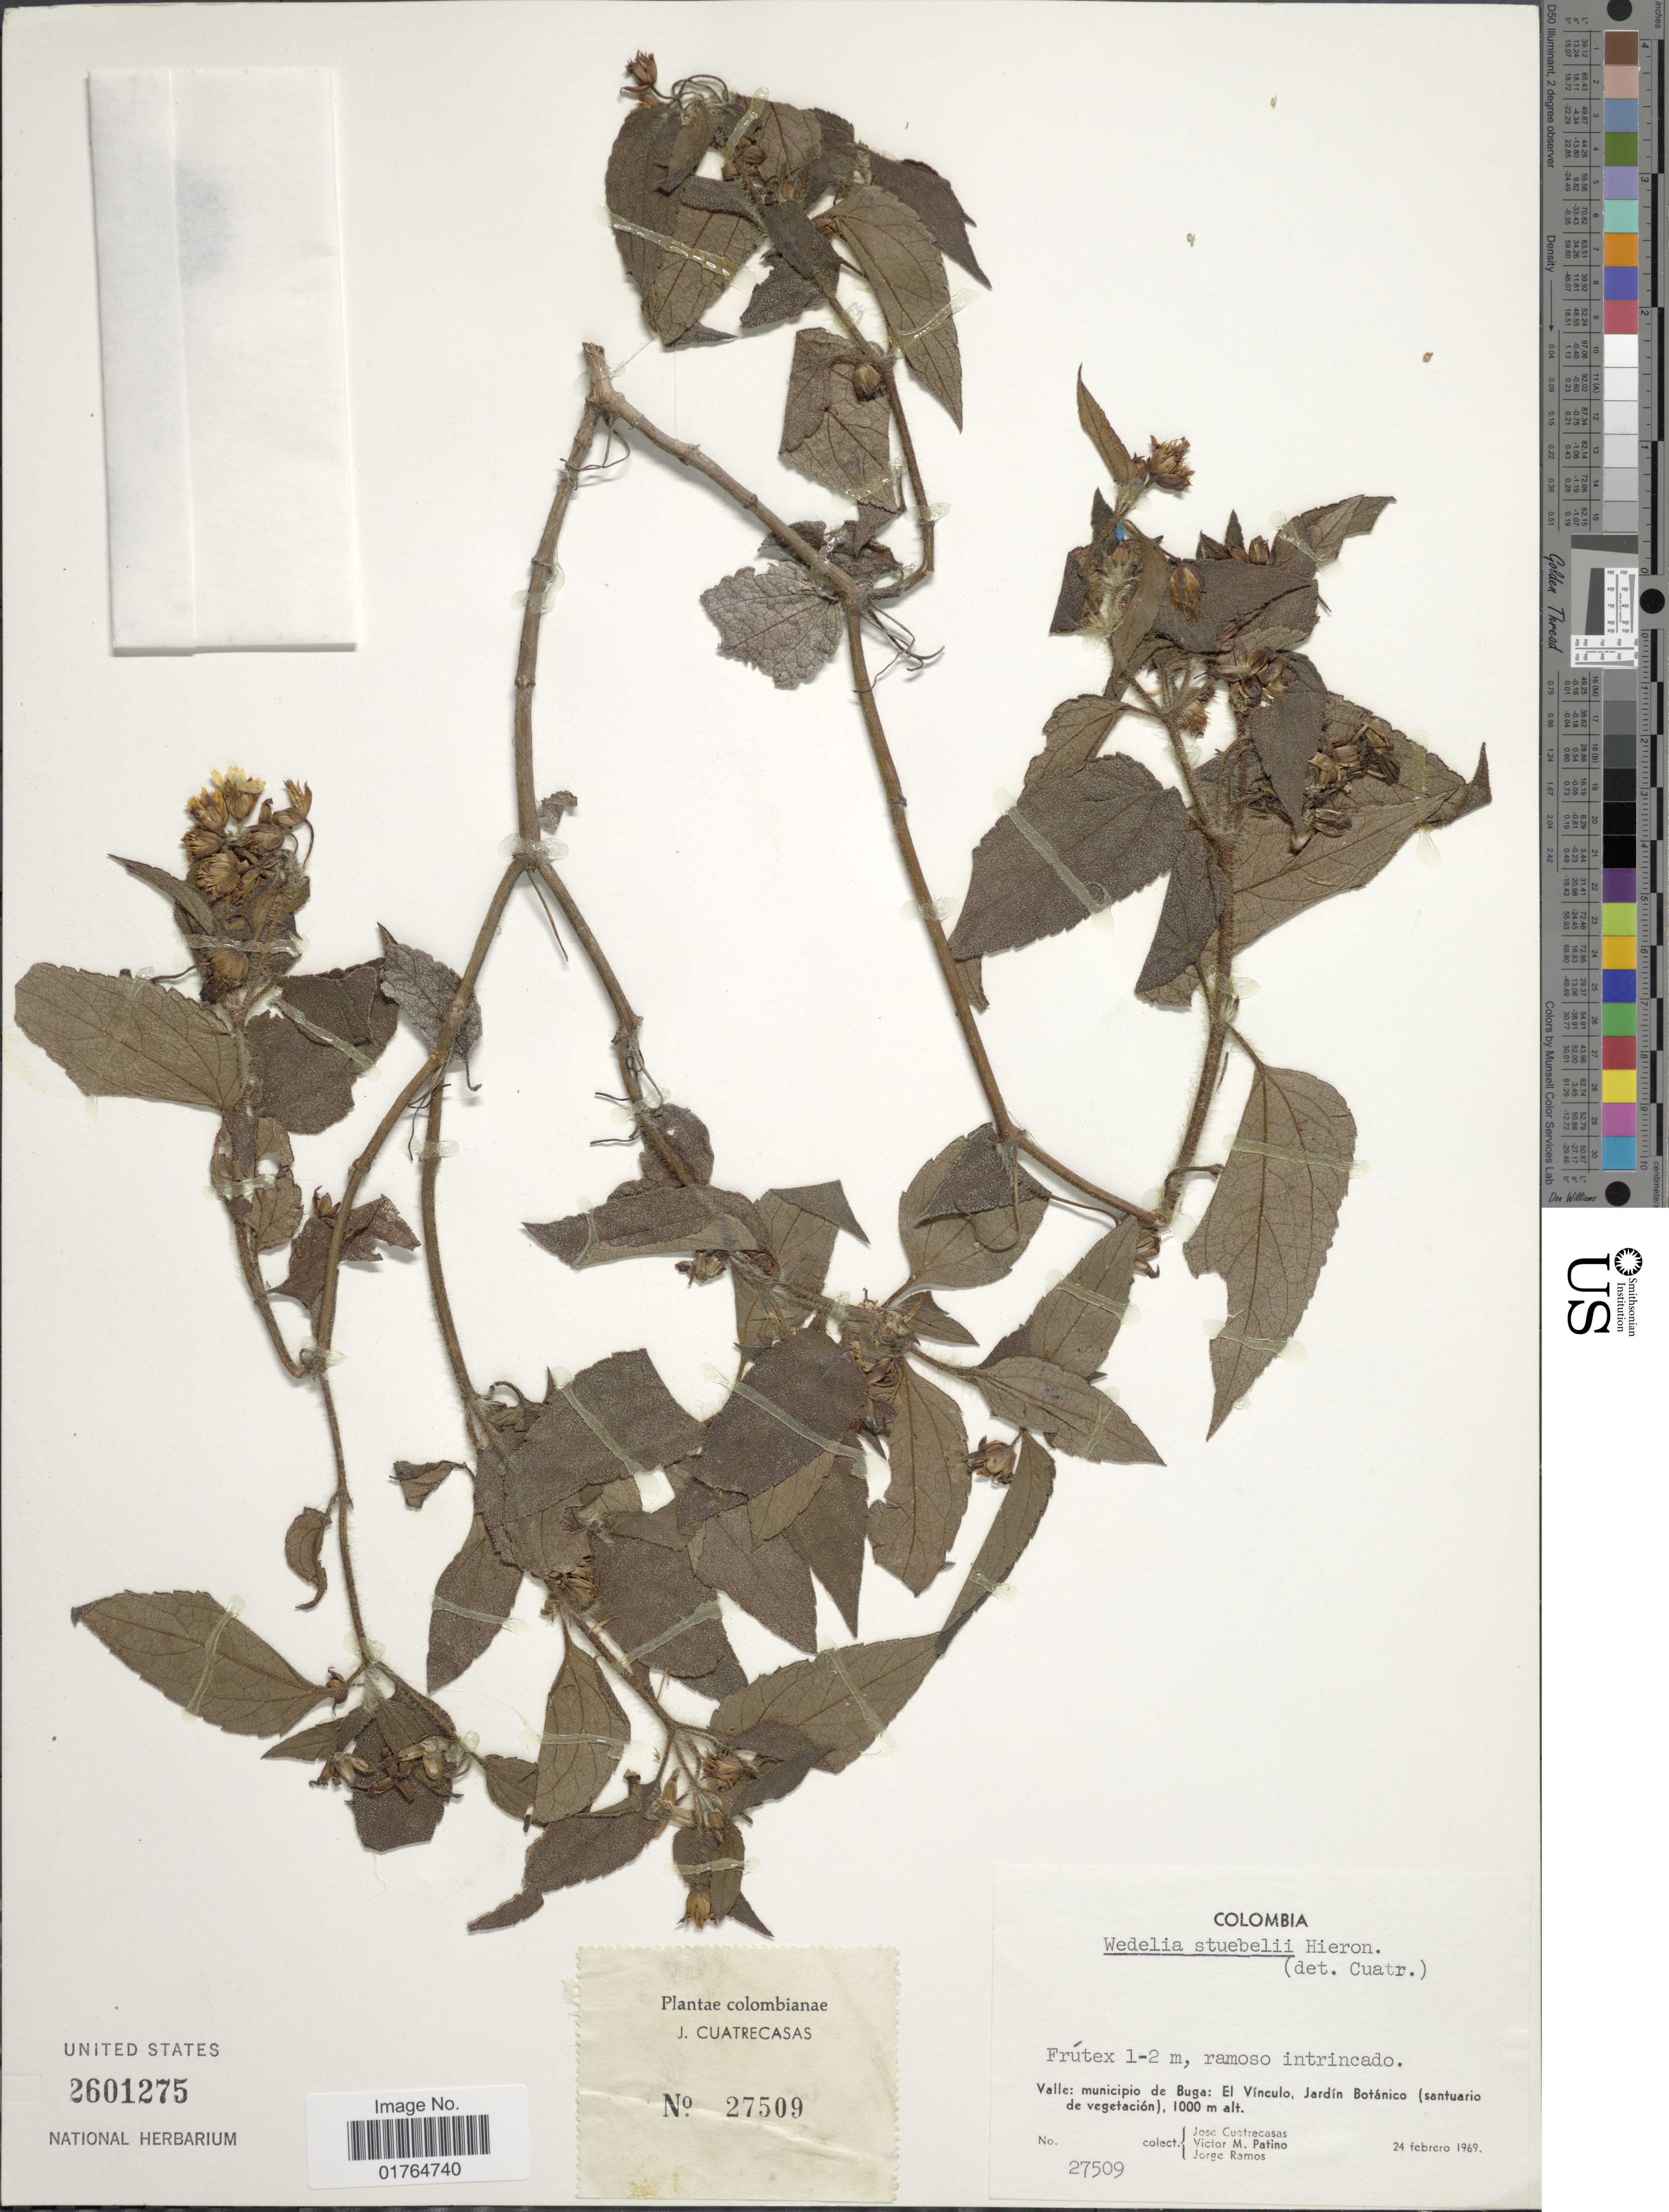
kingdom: Plantae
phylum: Tracheophyta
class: Magnoliopsida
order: Asterales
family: Asteraceae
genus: Wedelia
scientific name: Wedelia stubelii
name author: Hieron.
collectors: J. Cuatrecasas, V. M. Patiño & J. Ramos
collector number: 27509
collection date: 1969-02-24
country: Colombia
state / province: Valle del Cauca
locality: Municipio de Buga, El Vinculo, Jardin Botanico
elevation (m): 1000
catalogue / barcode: US 2601275